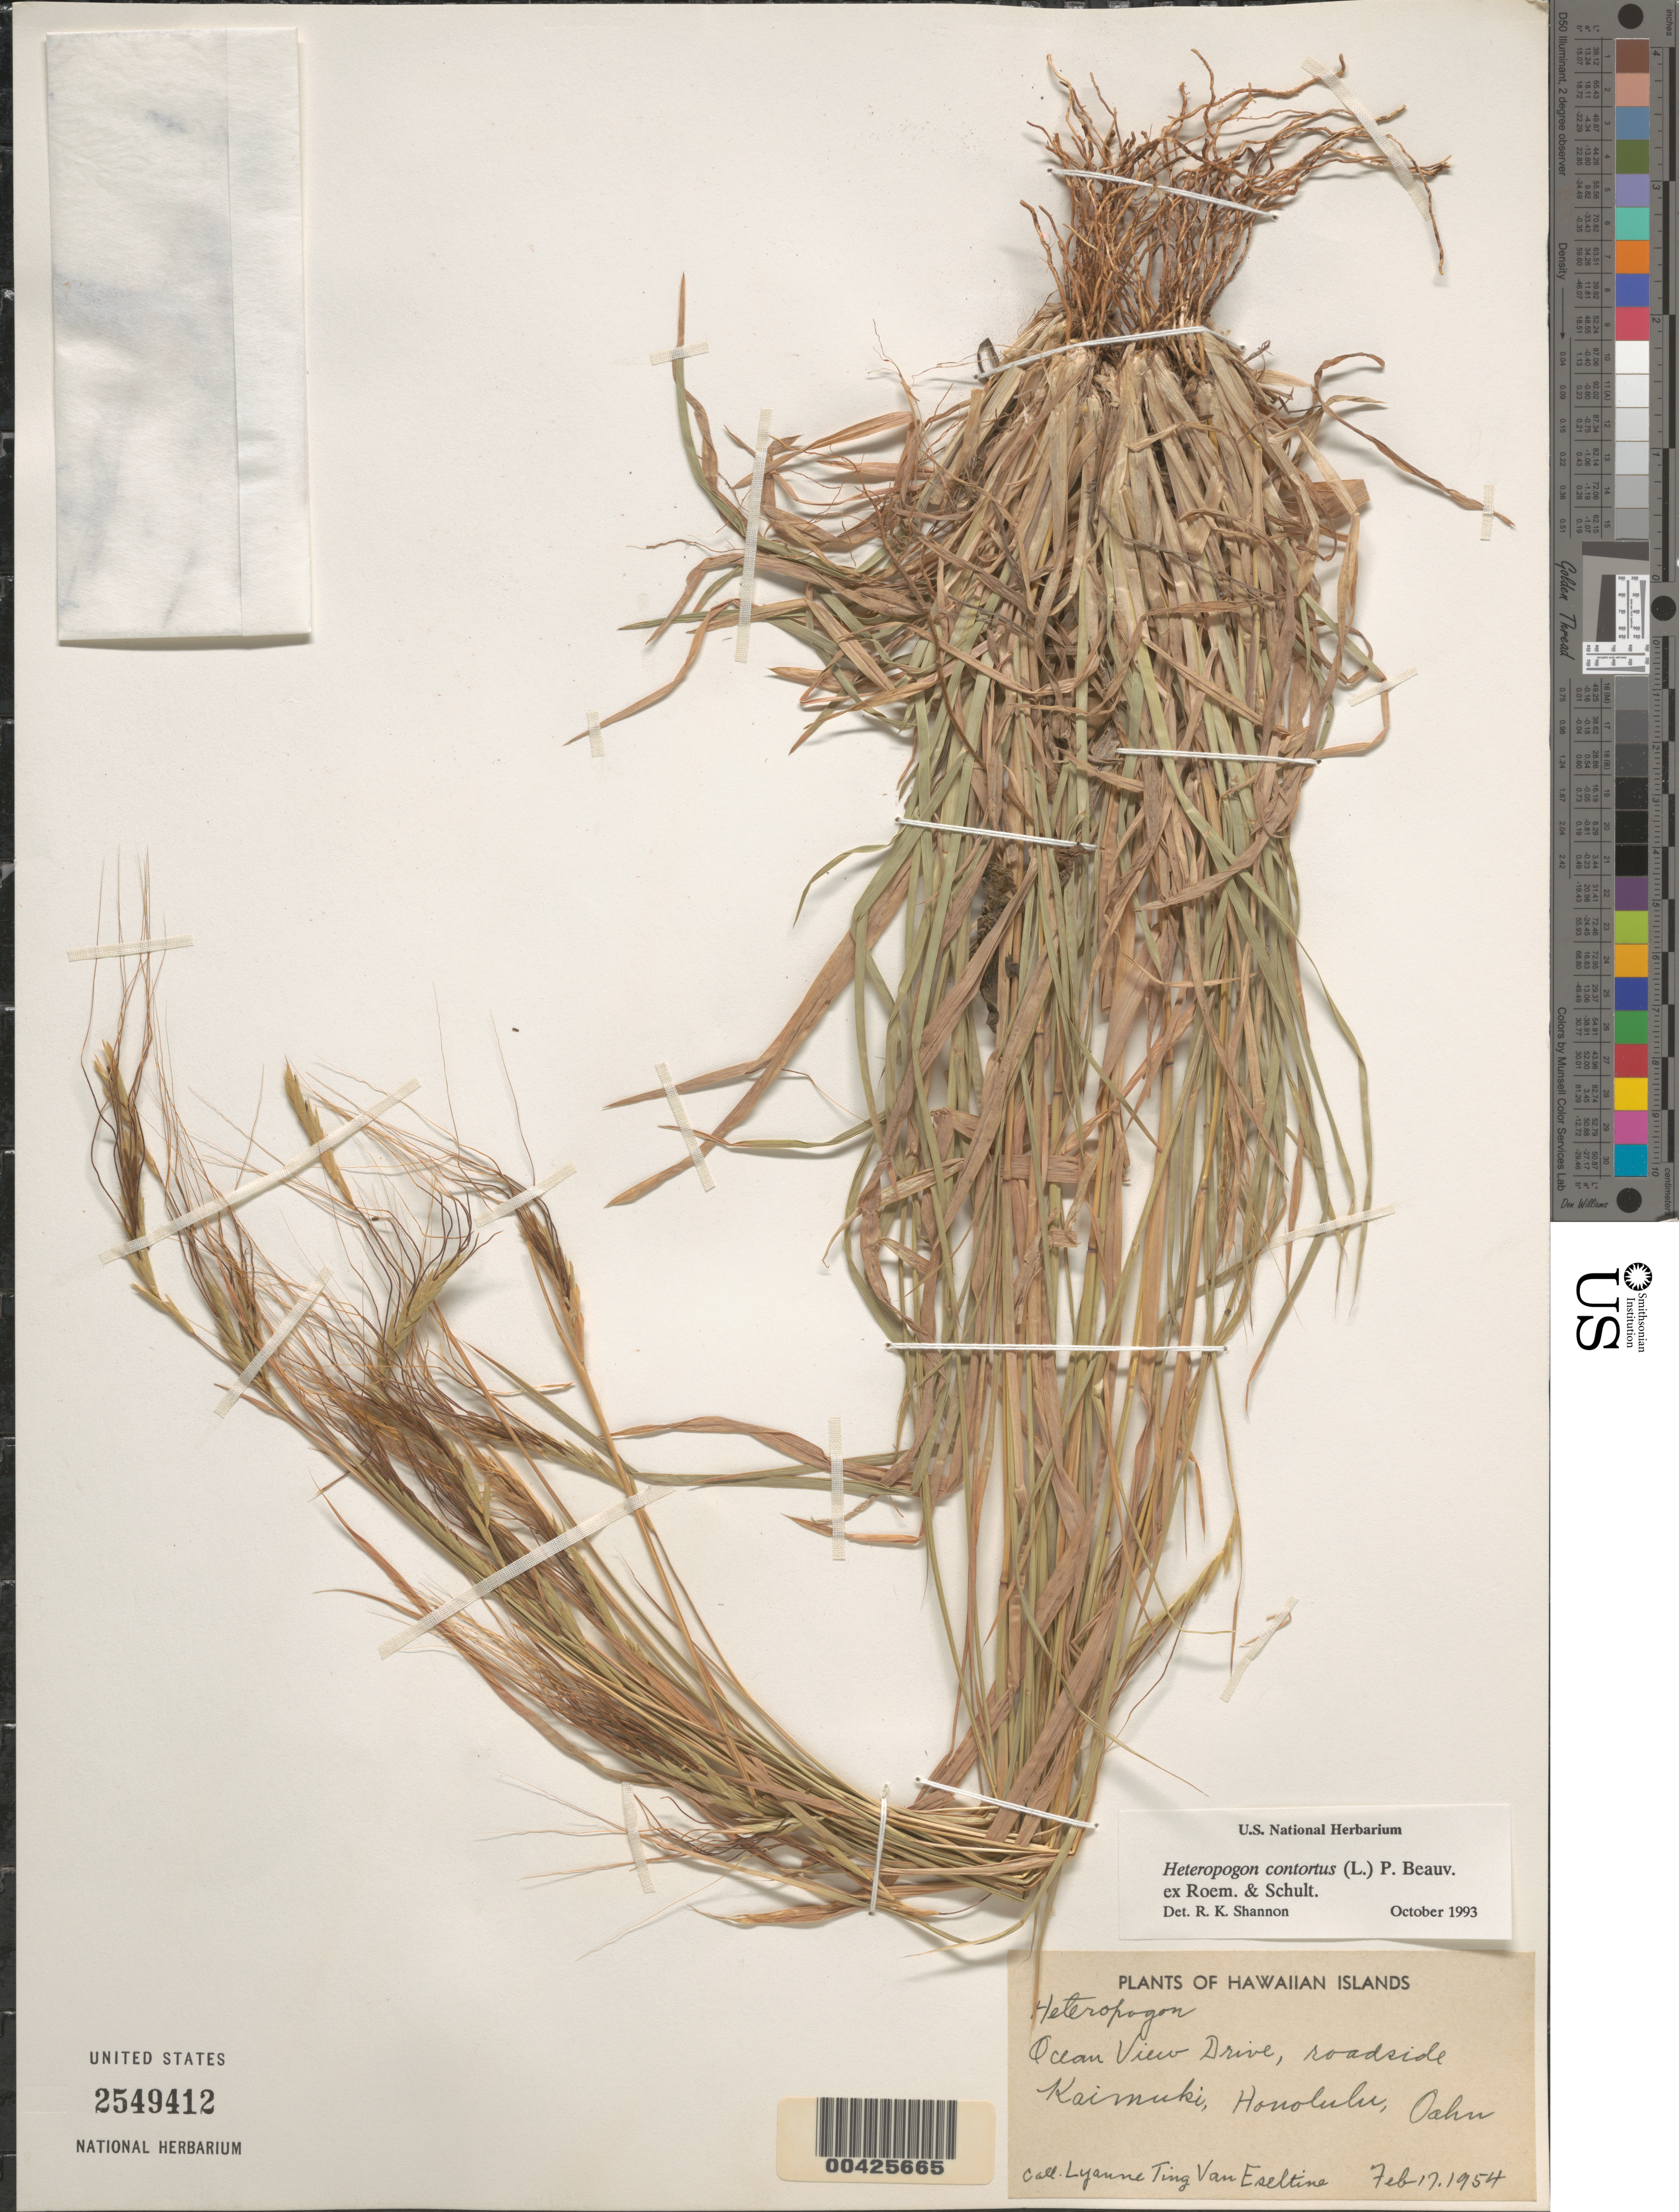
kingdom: Plantae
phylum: Tracheophyta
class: Liliopsida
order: Poales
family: Poaceae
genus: Heteropogon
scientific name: Heteropogon contortus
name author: (L.) P. Beauv. ex Roem. & Schult.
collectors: L. Van Eseltine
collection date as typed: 17 Feb 1954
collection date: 1954-02-17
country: United States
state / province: Hawaii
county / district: Honolulu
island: Oahu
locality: Ocean View Drive, roadside, Kaimuki, Honolulu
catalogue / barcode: US 2549412